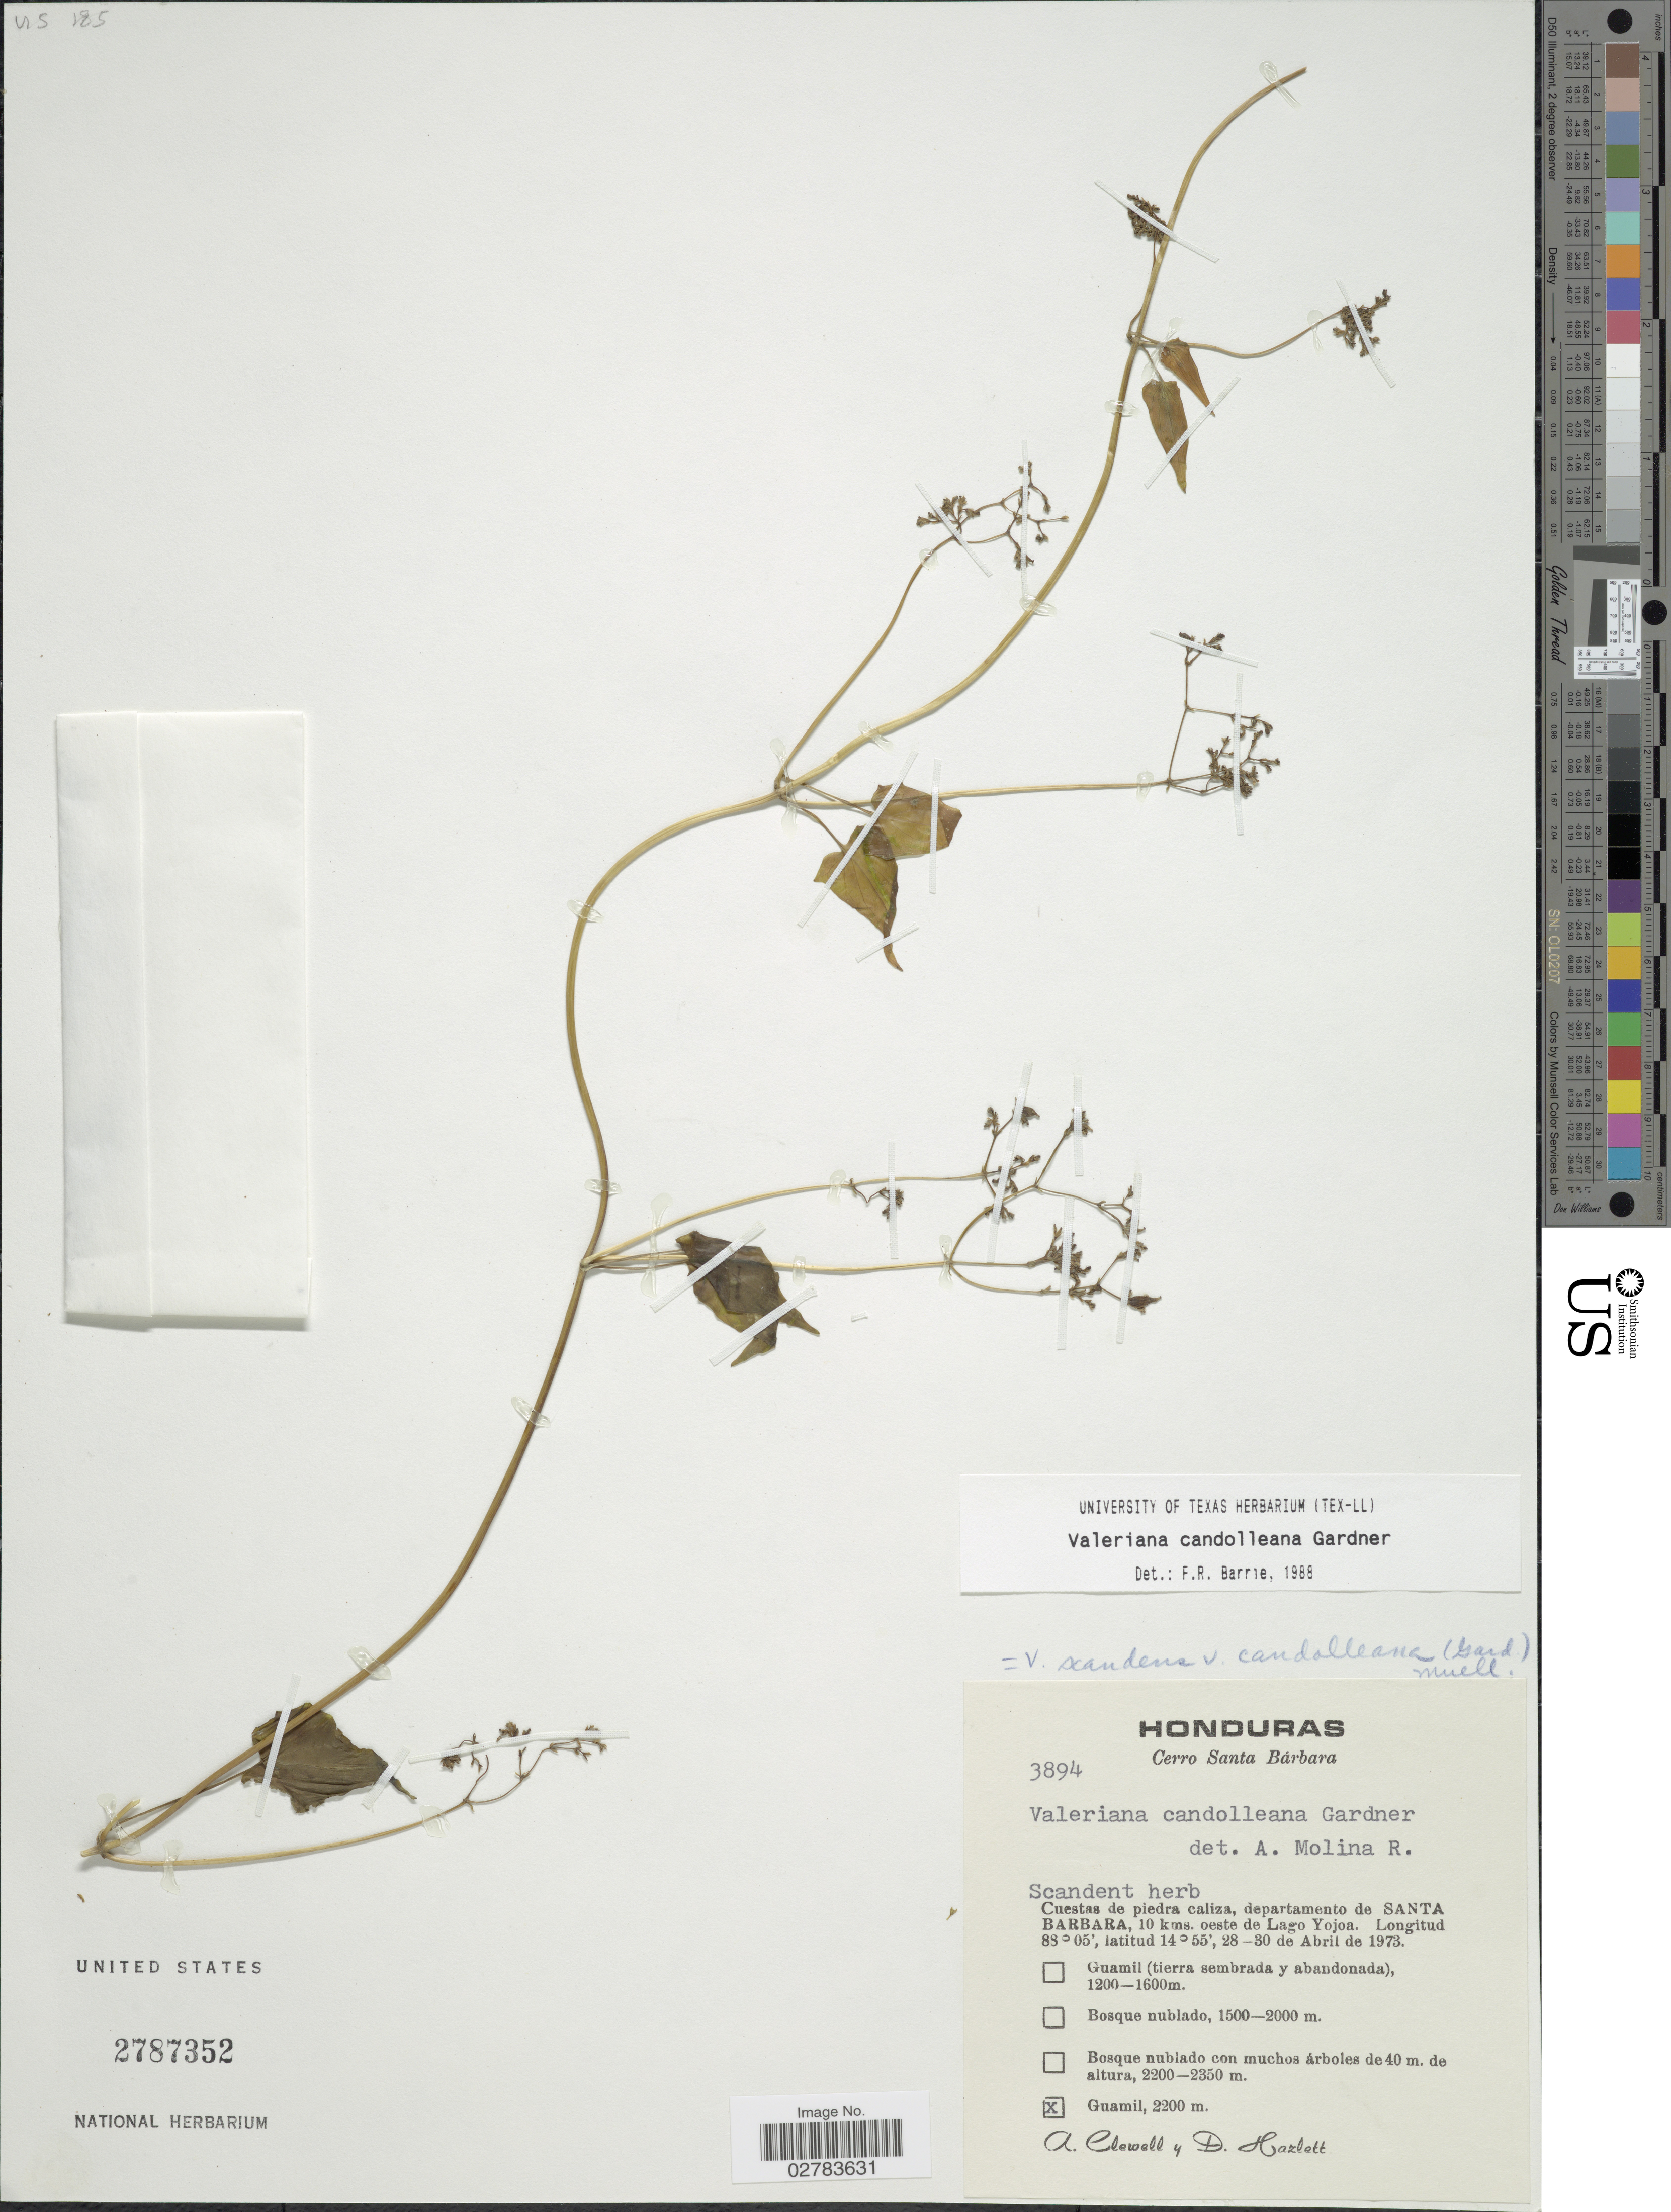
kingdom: Plantae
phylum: Tracheophyta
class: Magnoliopsida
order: Dipsacales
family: Caprifoliaceae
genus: Valeriana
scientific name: Valeriana candolleana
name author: Gardner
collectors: A. Clewell & D. Hazlett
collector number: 3894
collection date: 1973-04-28/1973-04-30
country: Honduras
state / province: Santa Bárbara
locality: Cerro Santa Bárbara, Cuestas de piedra caliza, departamento de Santa Barbara, 10 kms. oeste de Lago Yojoa, Guamil.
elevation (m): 2200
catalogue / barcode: US 2787352